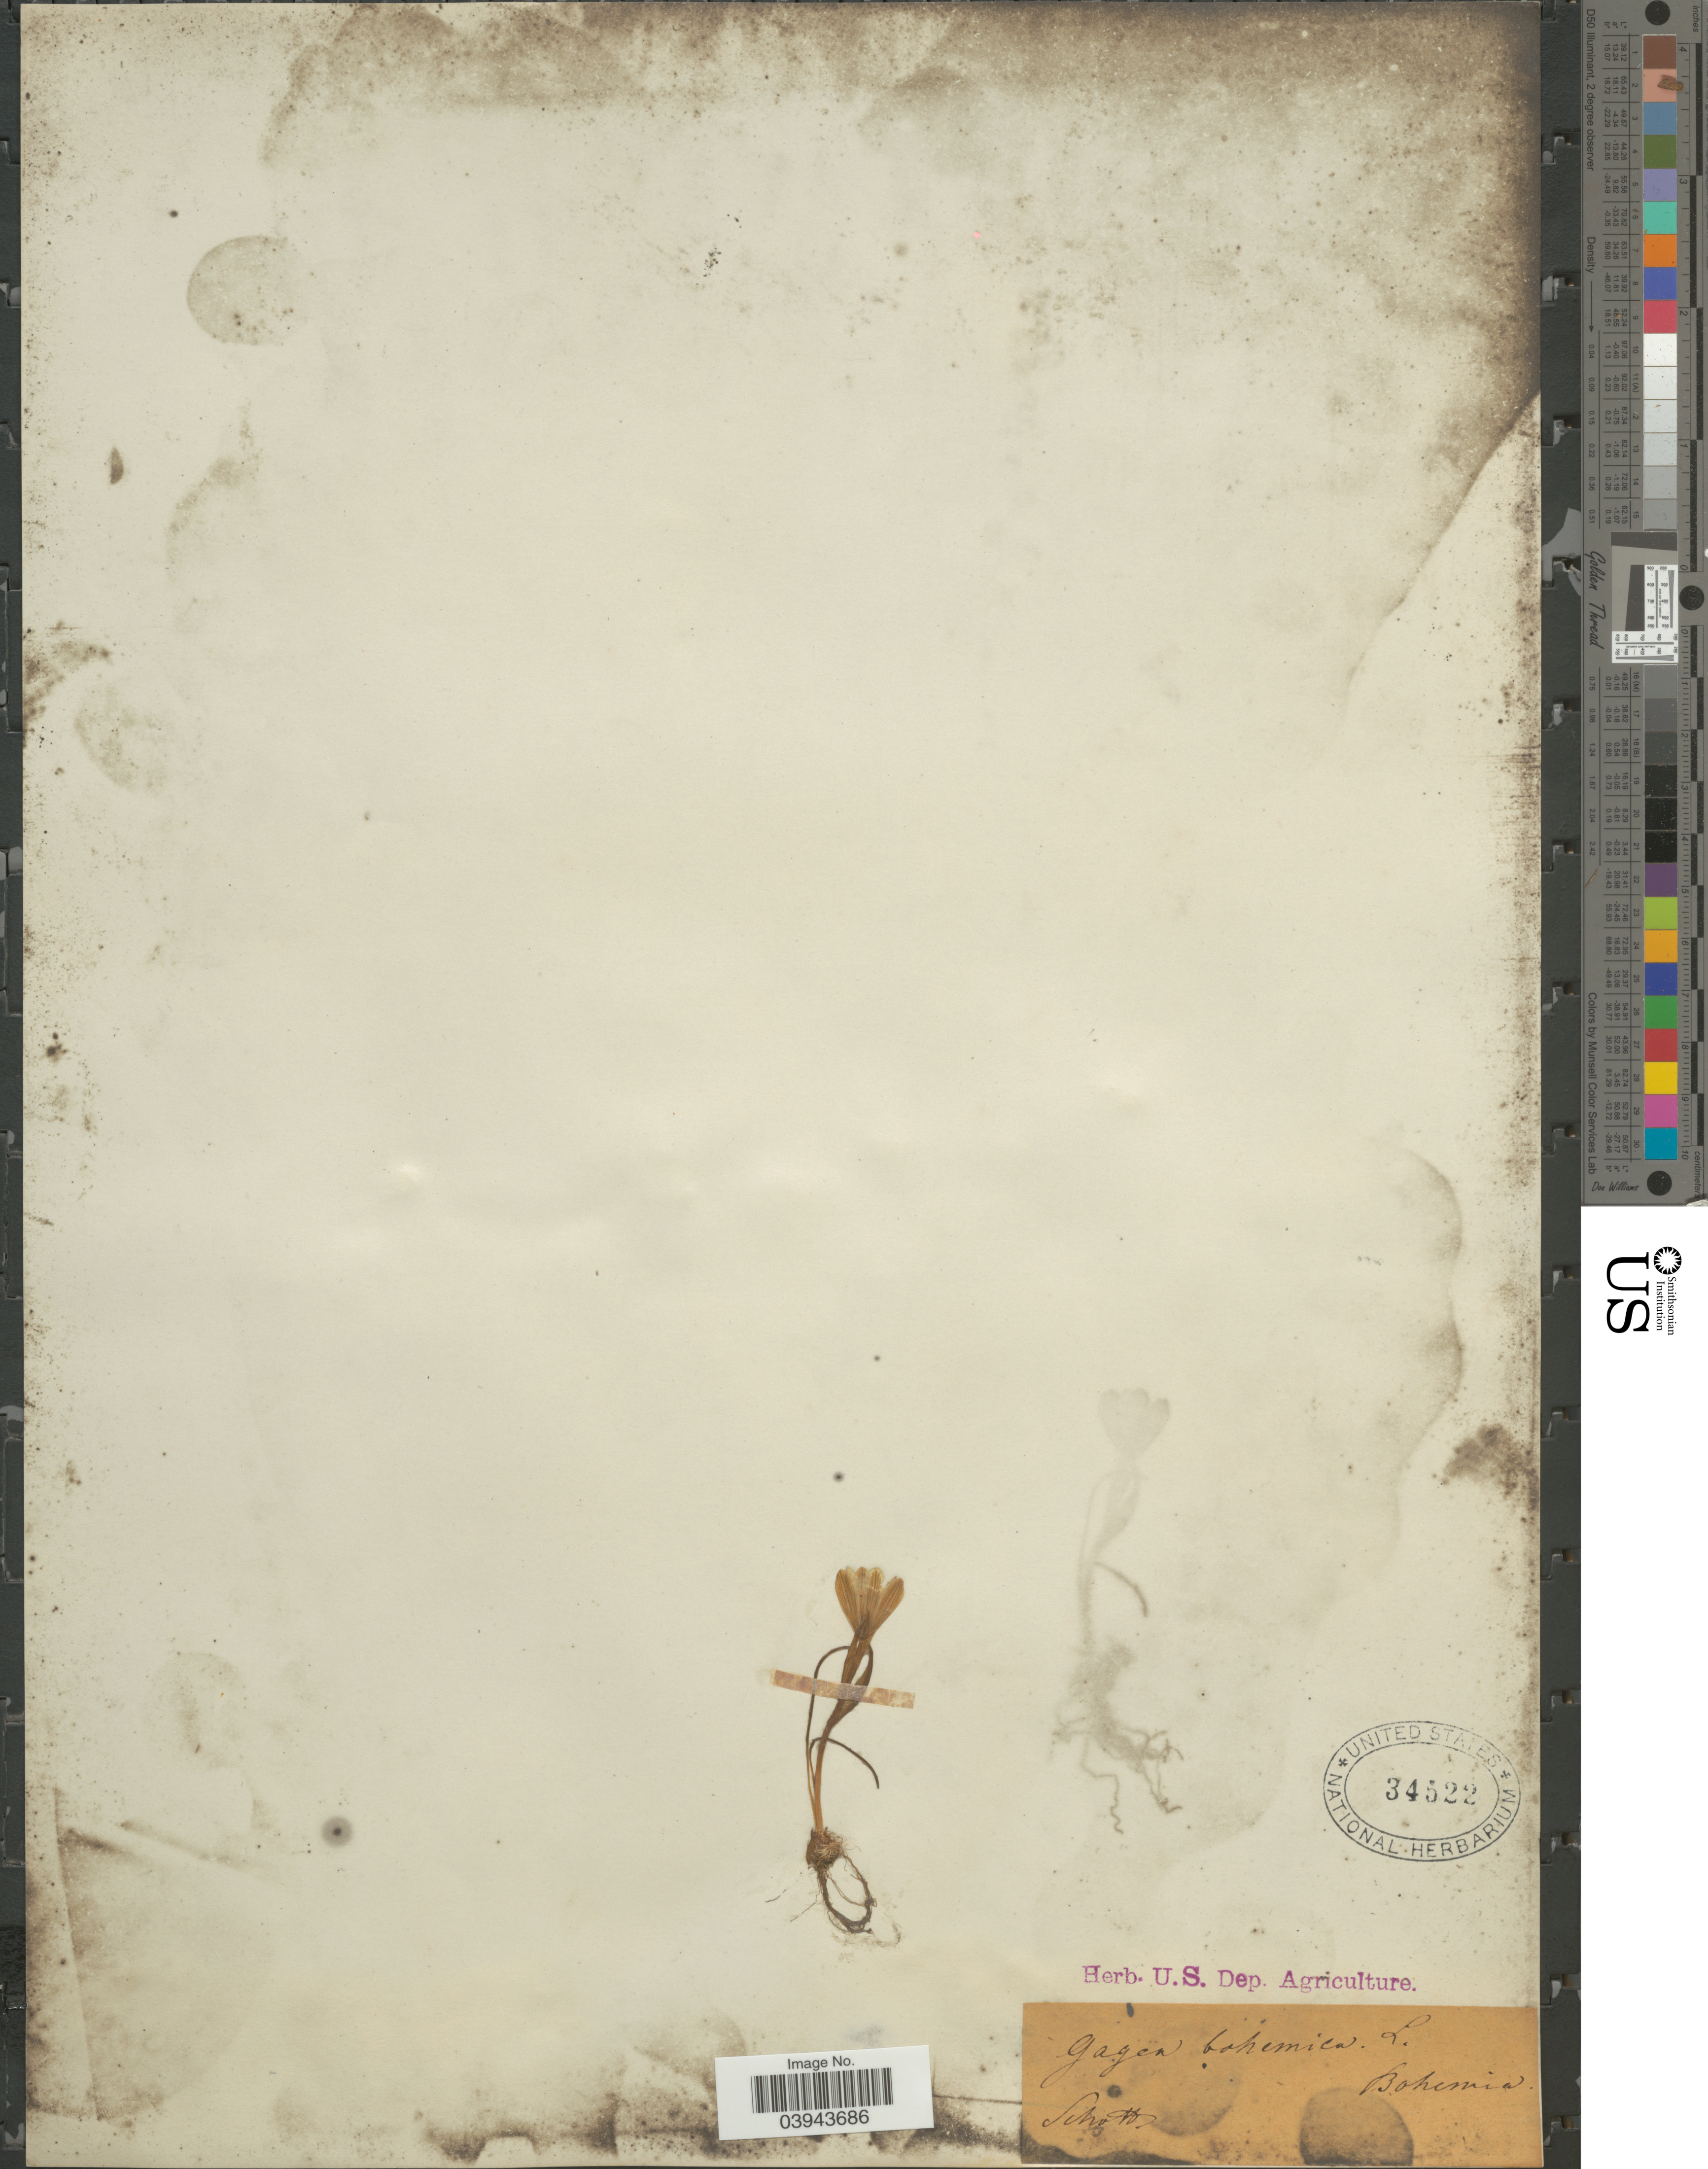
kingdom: Plantae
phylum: Tracheophyta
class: Liliopsida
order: Liliales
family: Liliaceae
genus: Gagea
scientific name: Gagea bohemica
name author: Schult. f.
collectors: Schott, --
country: Czechia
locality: Bohemia.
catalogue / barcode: US 34522